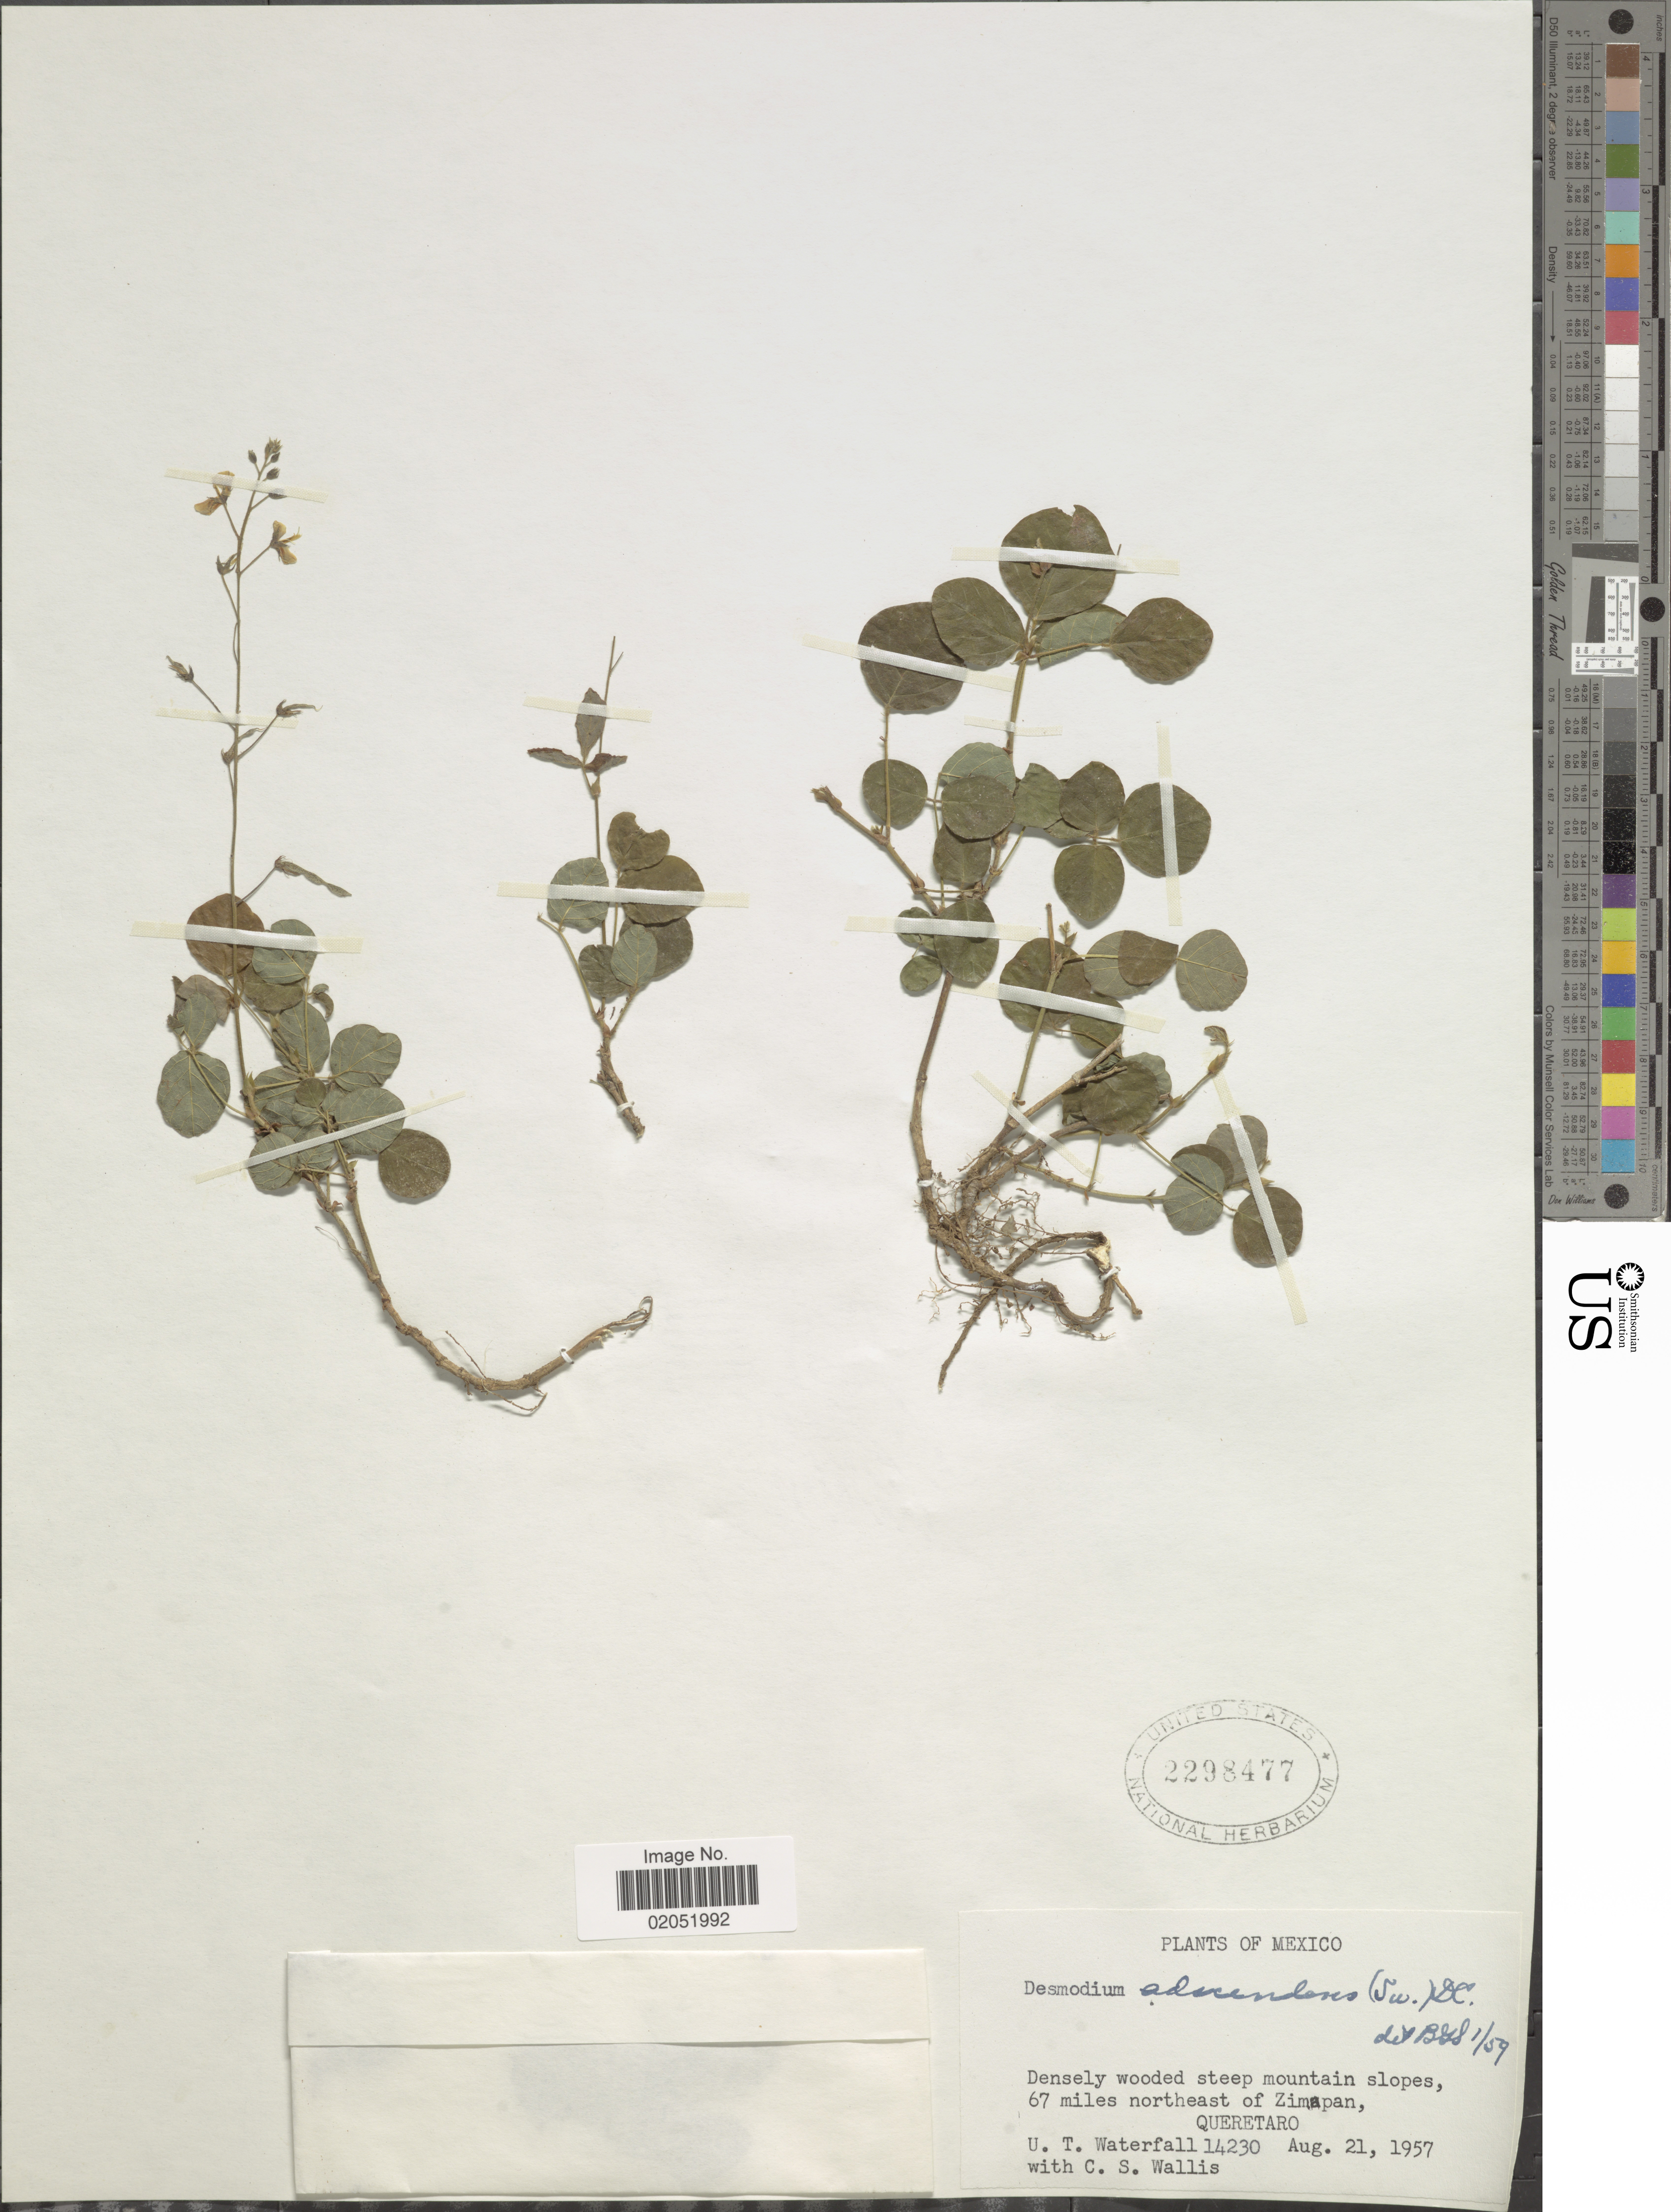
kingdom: Plantae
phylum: Tracheophyta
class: Magnoliopsida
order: Fabales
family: Fabaceae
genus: Grona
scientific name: Grona adscendens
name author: (Sw.) H. Ohashi & K. Ohashi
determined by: Strong, Mark T., (BOT), Smithsonian Institution - National Museum of Natural History (UNITED STATES)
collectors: U. T. Waterfall & C. S. Wallis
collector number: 14230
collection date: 1957-08-21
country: Mexico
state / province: Querétaro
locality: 67 miles northeast of Zimapan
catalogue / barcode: US 2298477